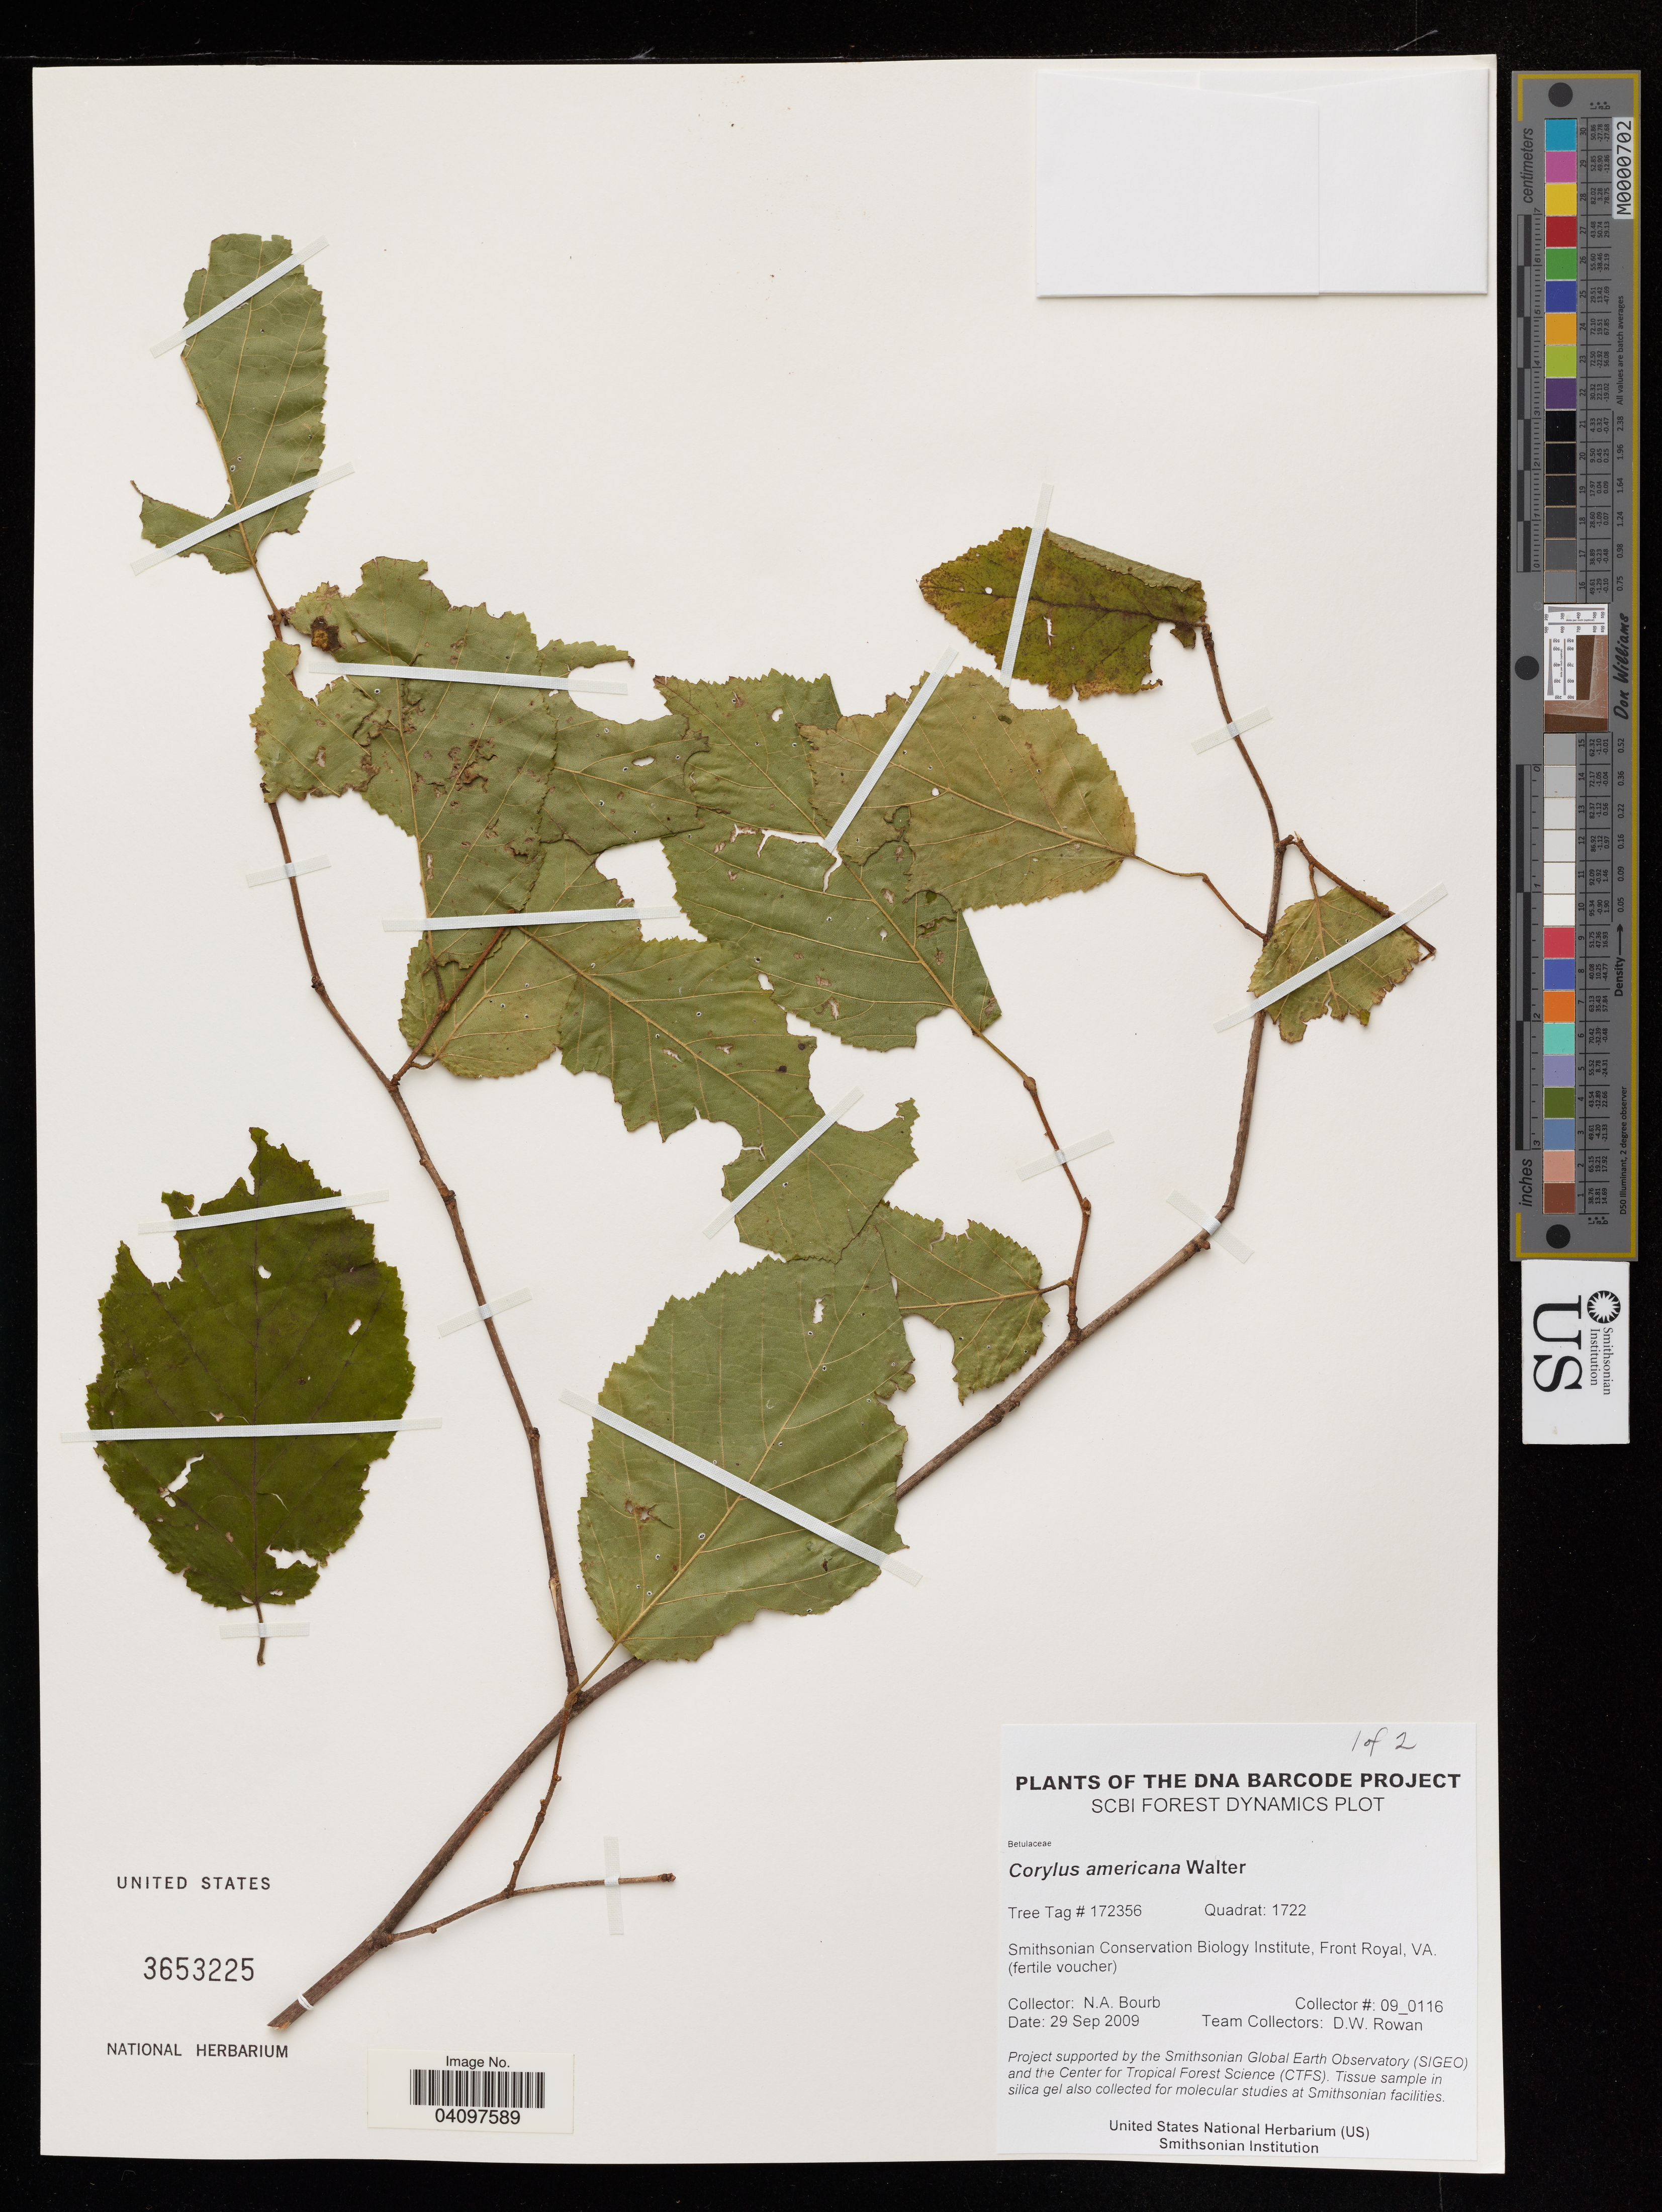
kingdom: Plantae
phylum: Tracheophyta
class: Magnoliopsida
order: Fagales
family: Betulaceae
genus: Corylus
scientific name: Corylus americana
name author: Walter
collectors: N. A. Bourg & D. Rowan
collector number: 09_0116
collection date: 2009-09-29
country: United States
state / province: Virginia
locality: Smithsonian Conservation Biology Institute, Front Royal, VA.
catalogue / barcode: US 3653225